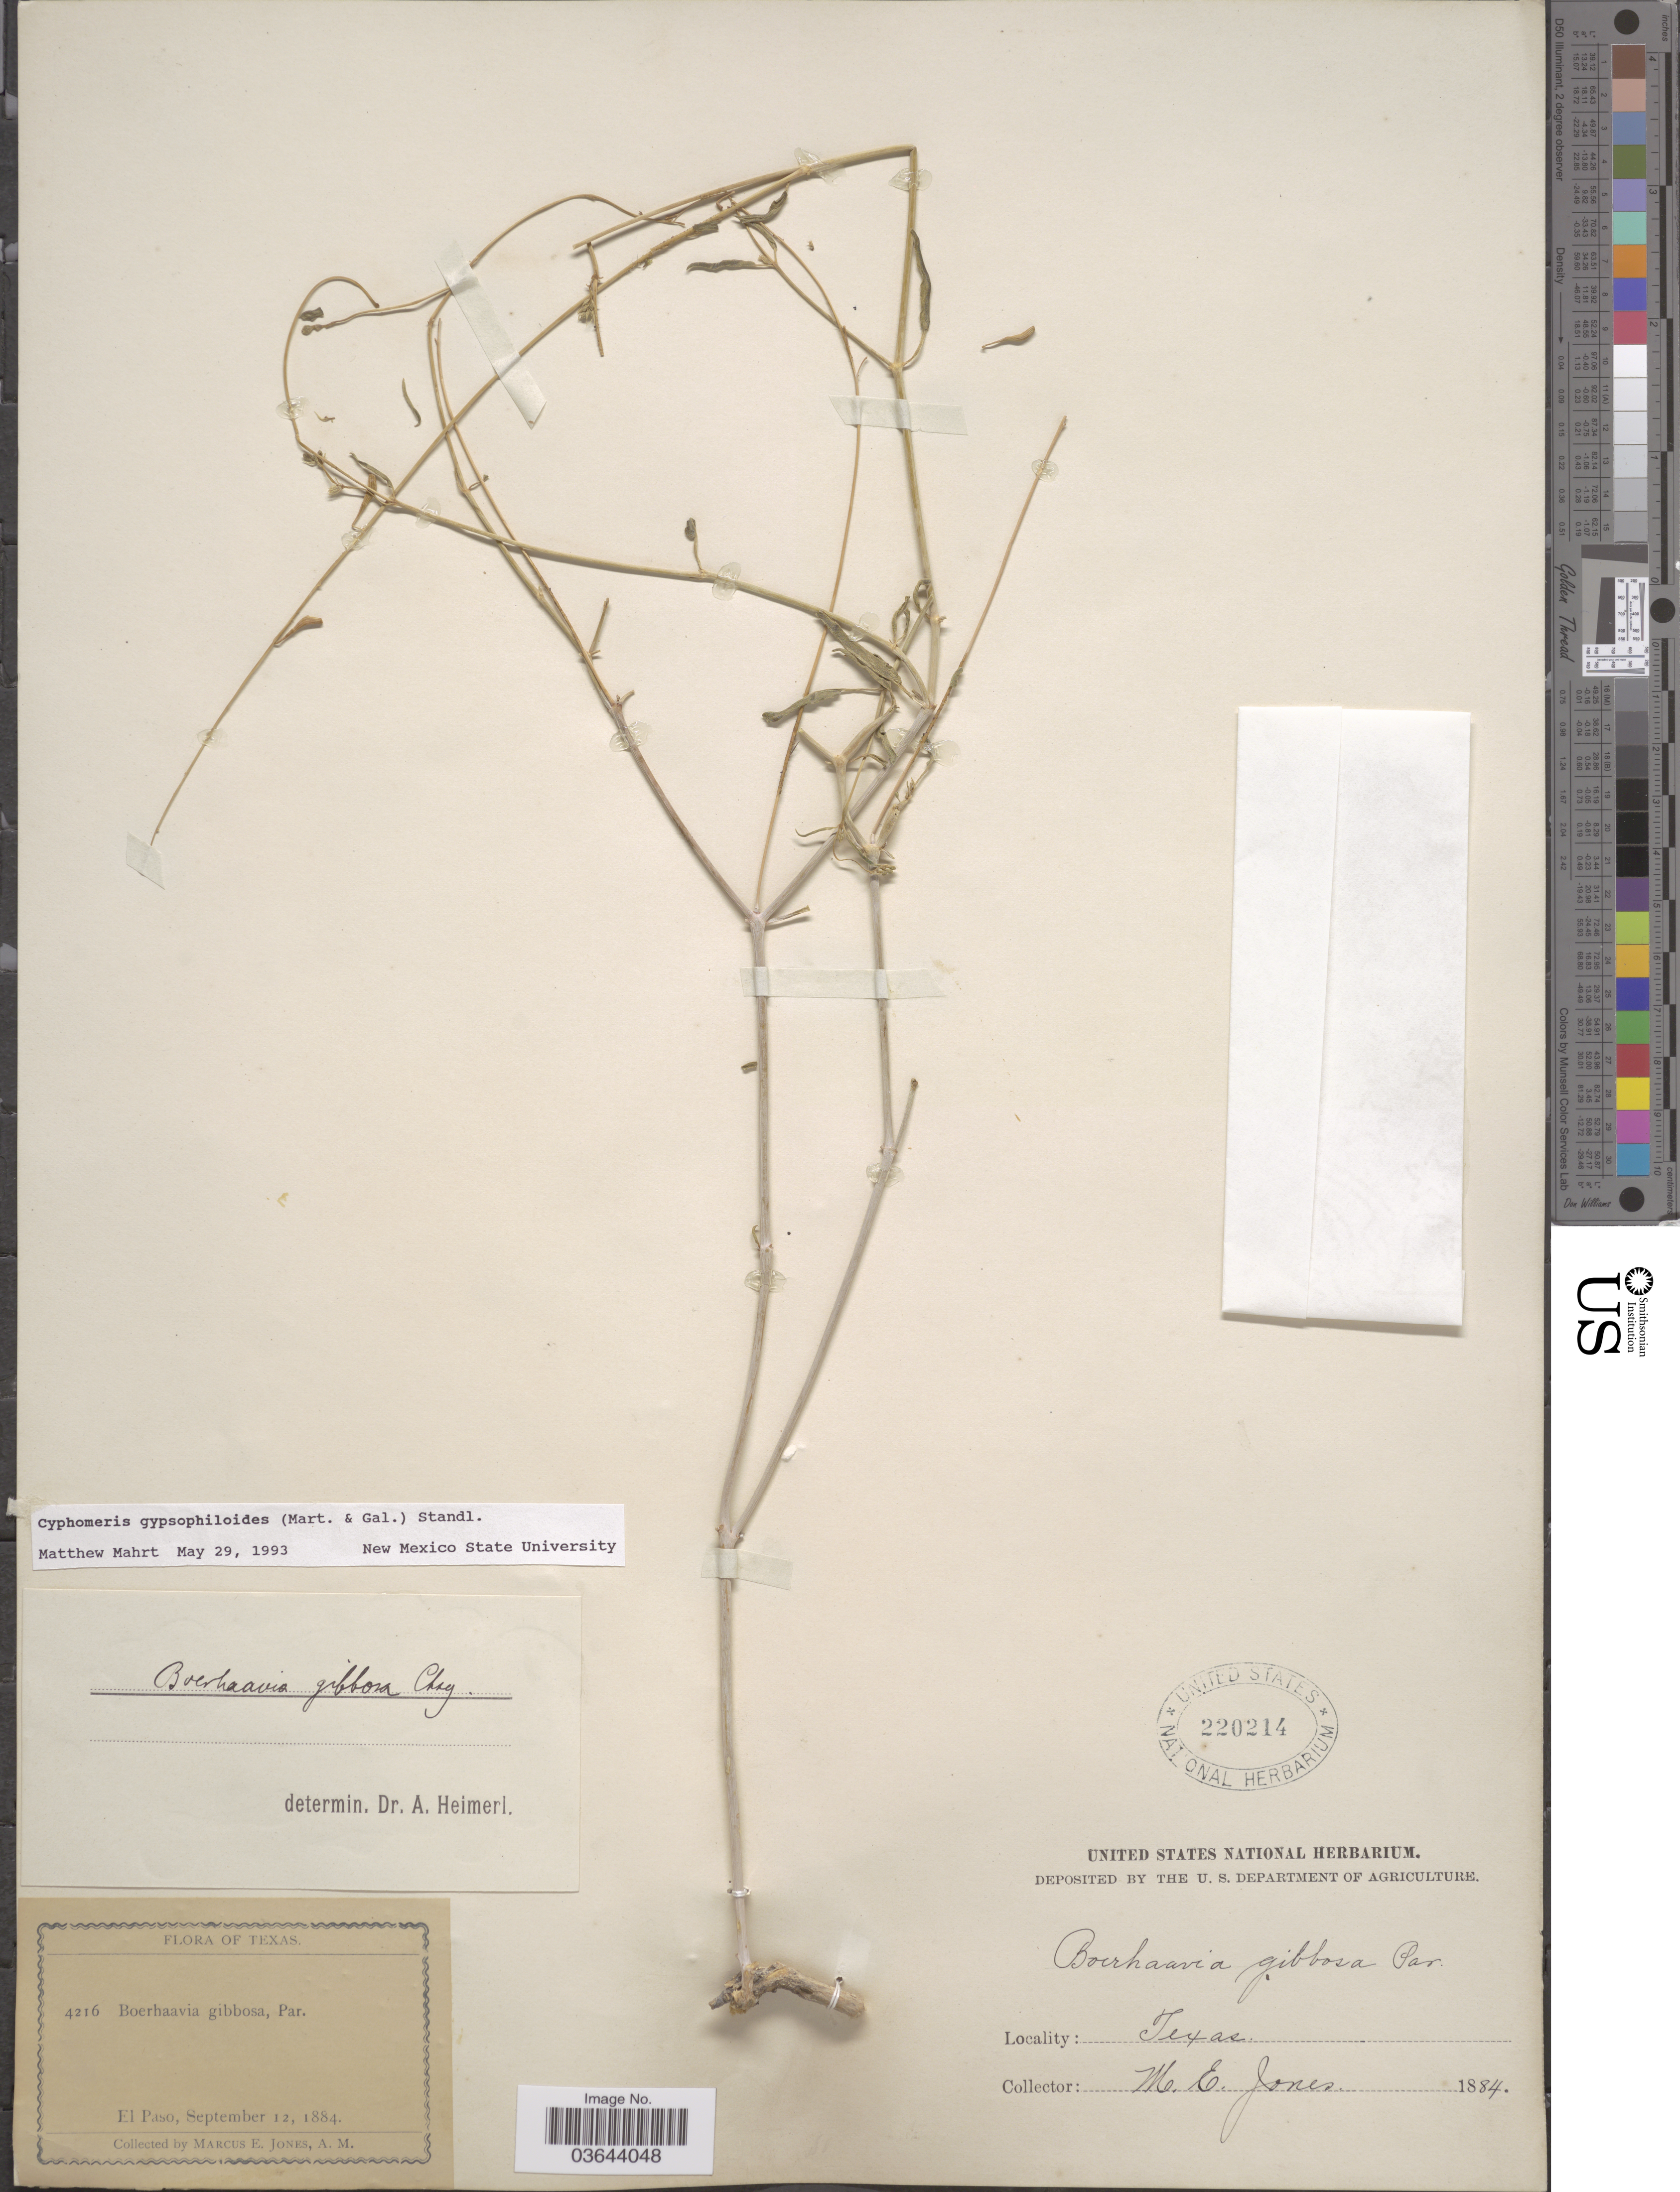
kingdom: Plantae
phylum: Tracheophyta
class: Magnoliopsida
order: Caryophyllales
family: Nyctaginaceae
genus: Cyphomeris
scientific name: Cyphomeris gypsophiloides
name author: (M. Martens & Galeotti) Standl.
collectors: M. E. Jones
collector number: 4216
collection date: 1884-09-12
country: United States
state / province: Texas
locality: El Paso.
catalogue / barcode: US 220214